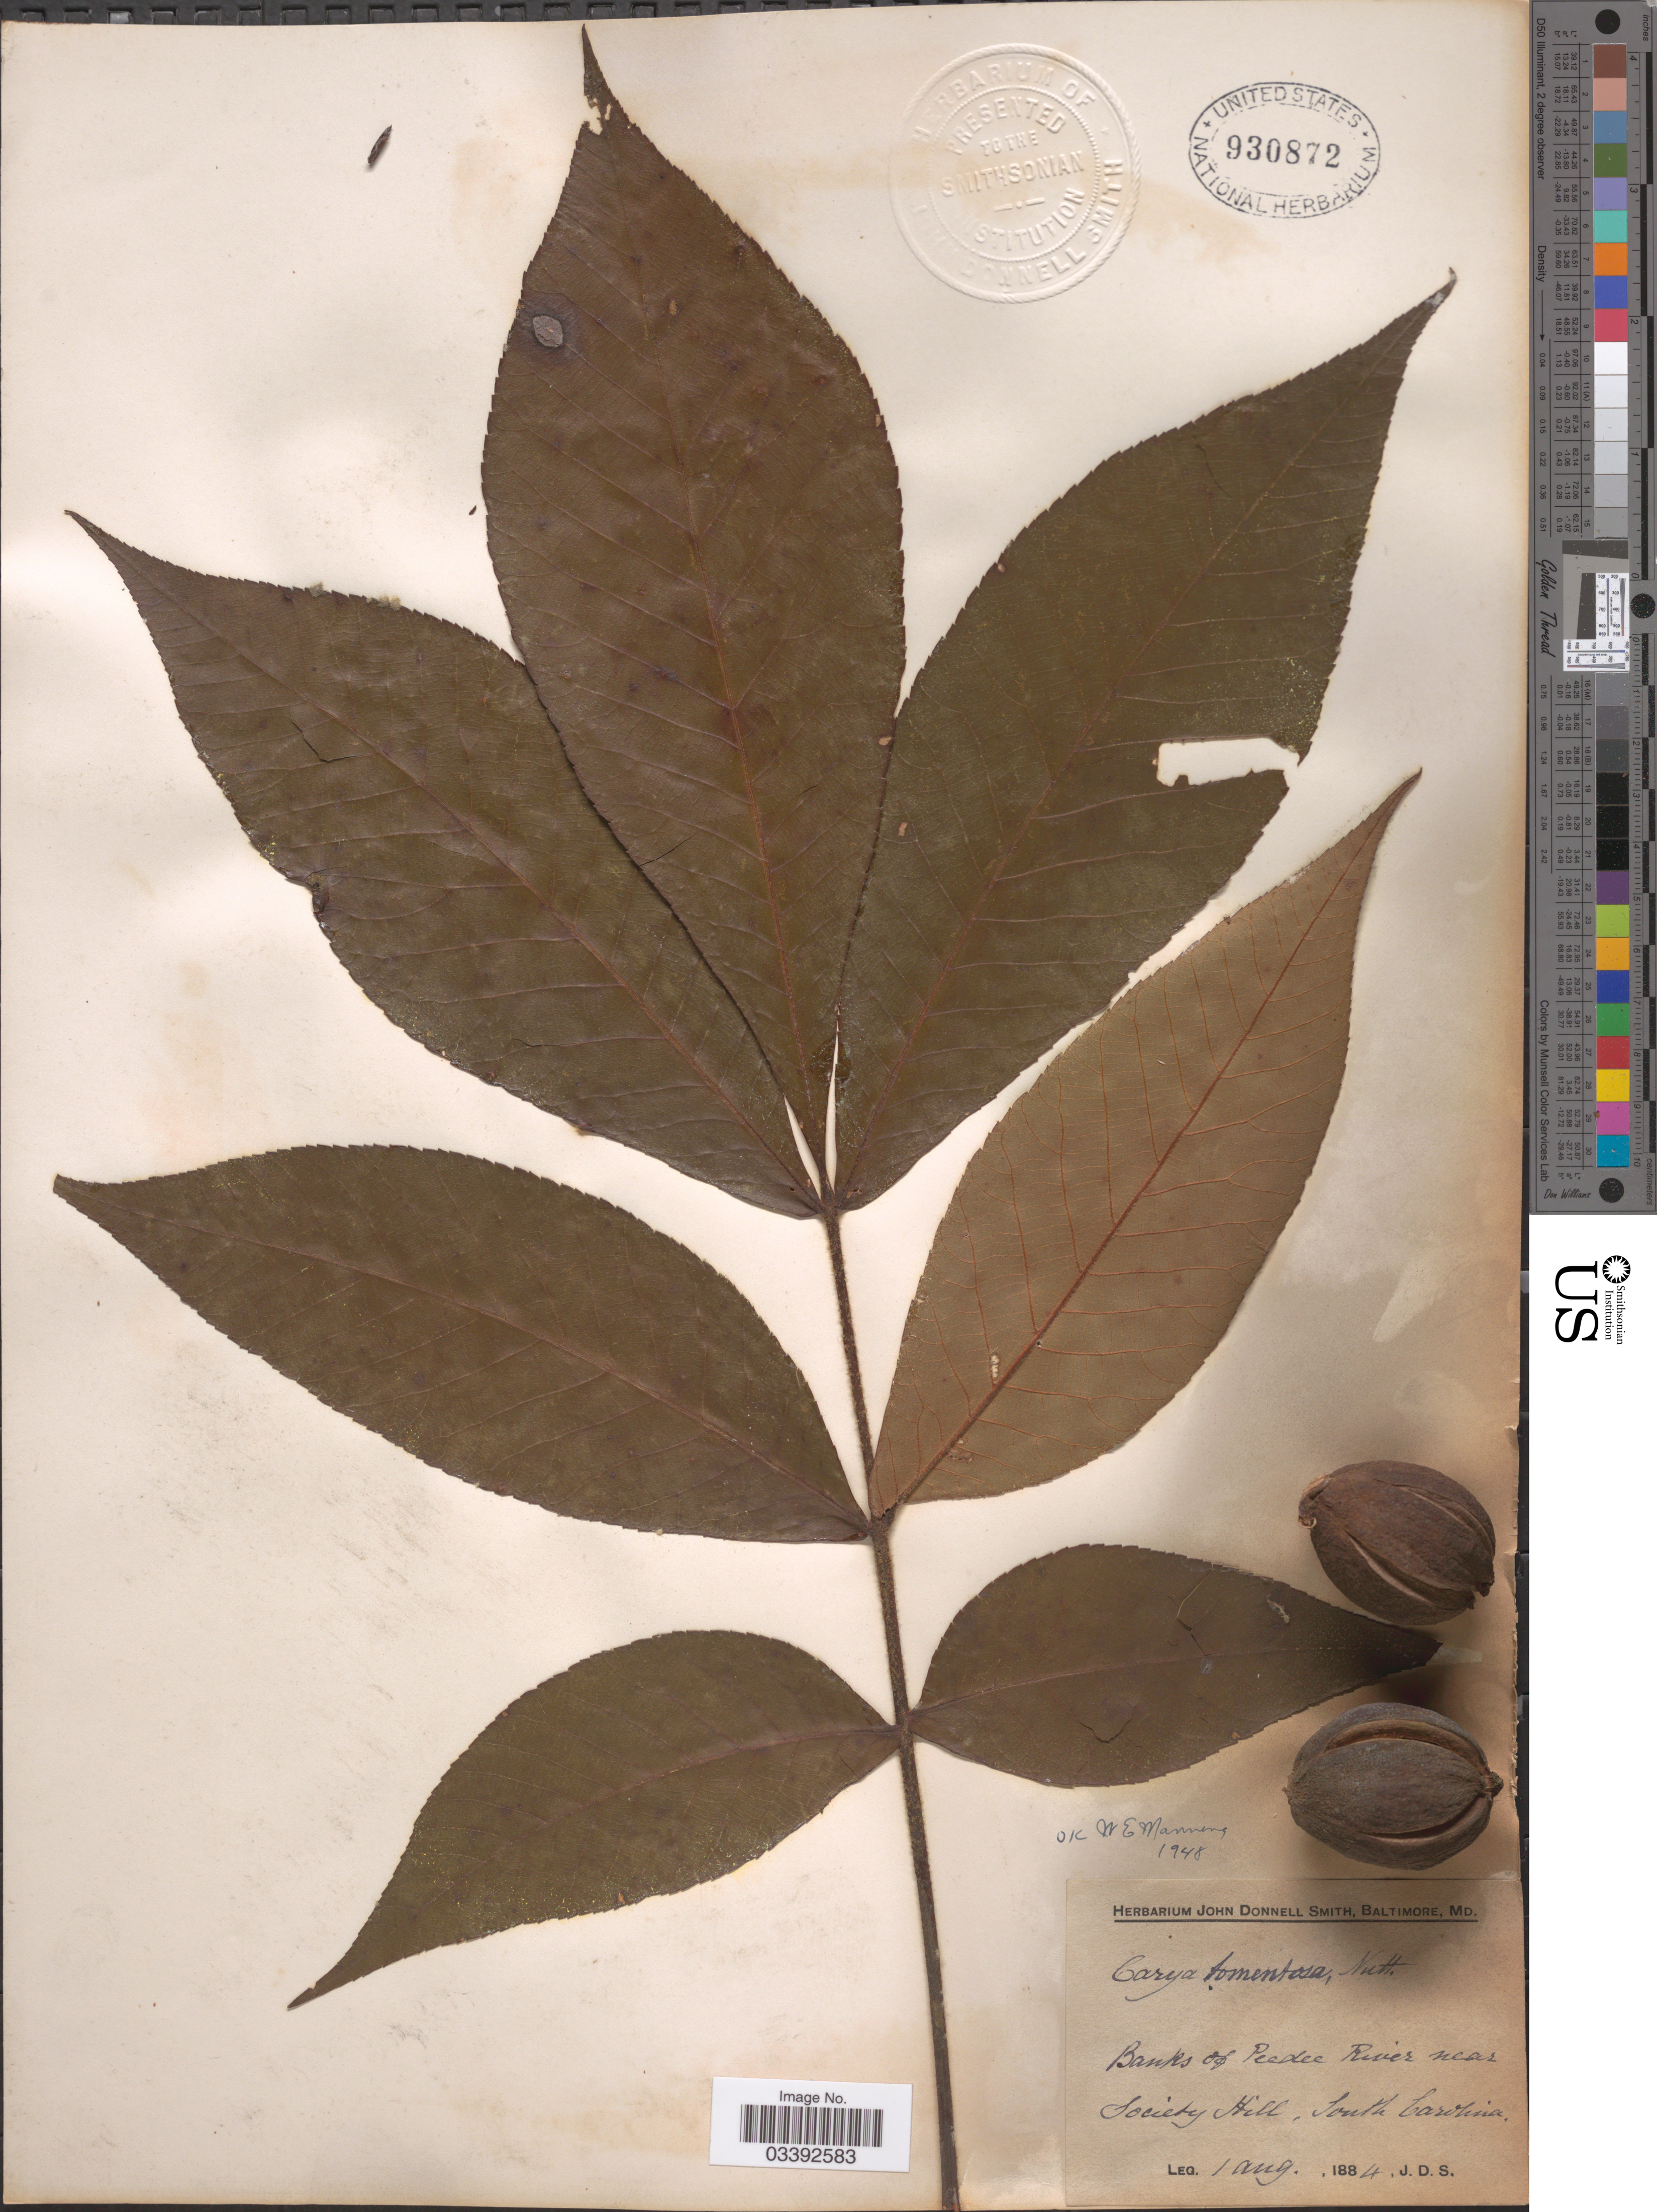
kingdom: Plantae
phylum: Tracheophyta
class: Magnoliopsida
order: Fagales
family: Juglandaceae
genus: Carya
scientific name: Carya tomentosa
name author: (Lam.) Nutt.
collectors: J. Donnell Smith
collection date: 1884-08-01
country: United States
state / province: South Carolina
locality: Banks of Peedee River near Society Hill.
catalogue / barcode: US 930872